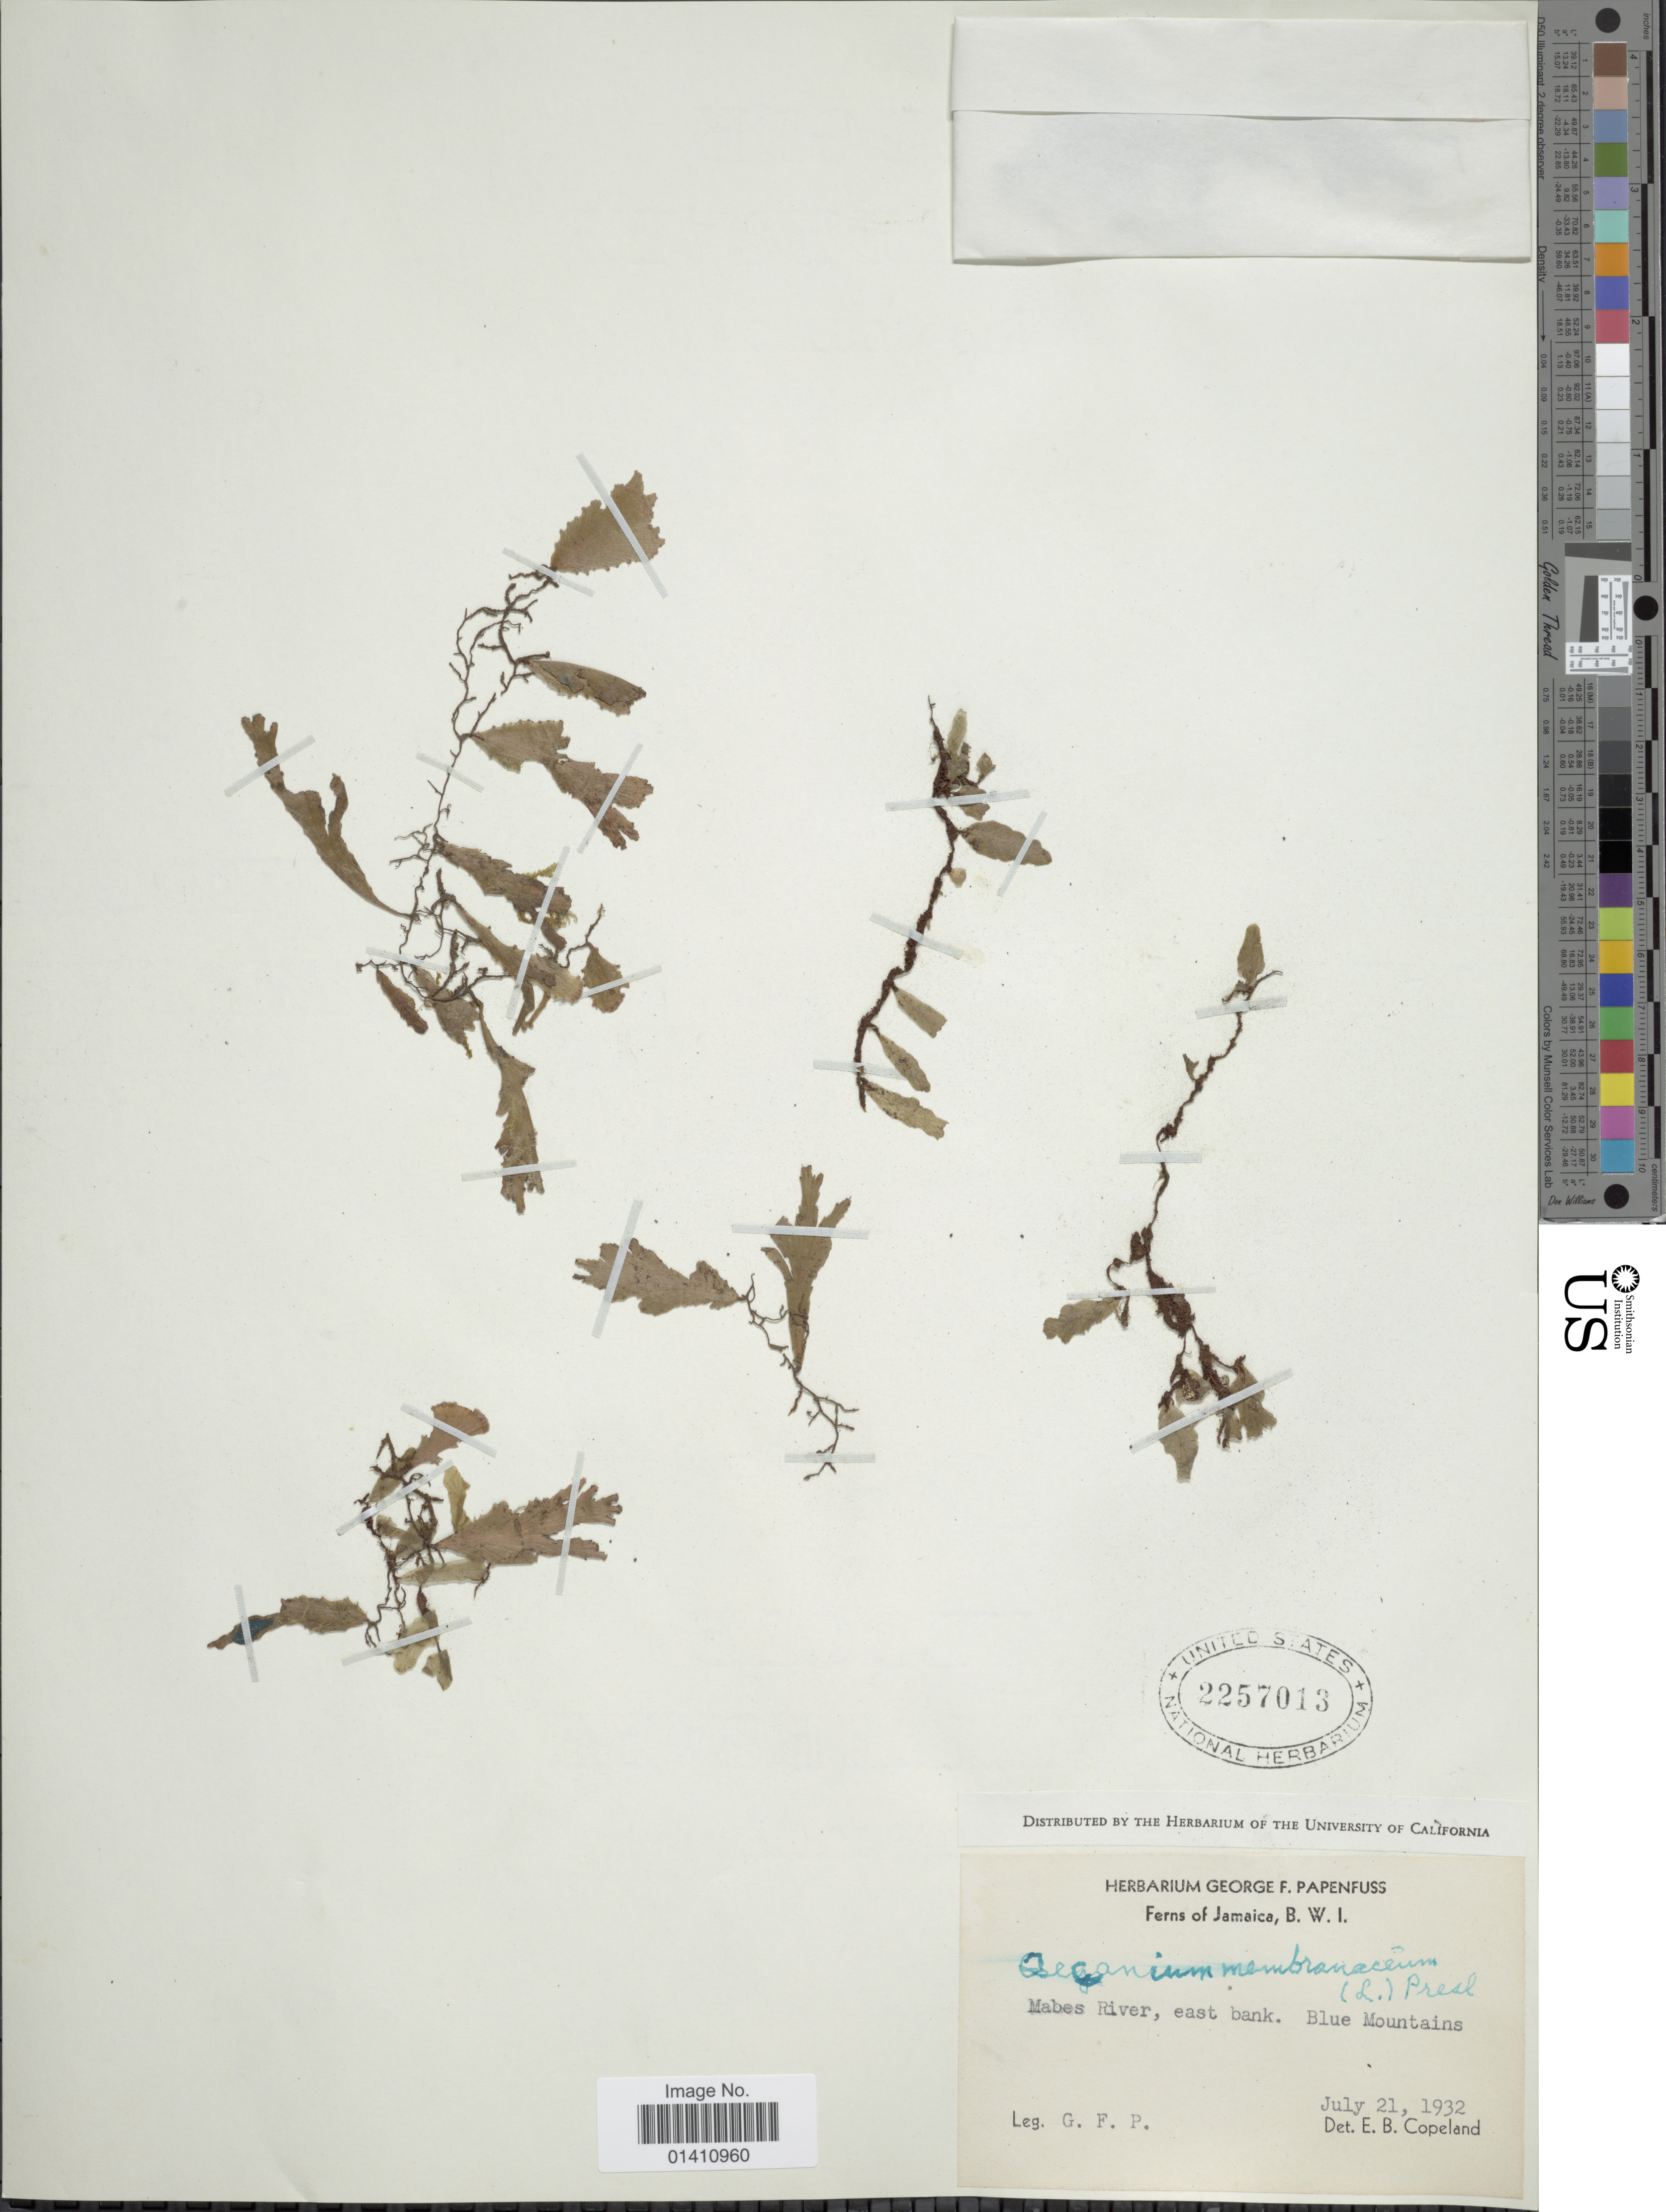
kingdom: Plantae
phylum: Tracheophyta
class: Polypodiopsida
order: Hymenophyllales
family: Hymenophyllaceae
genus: Didymoglossum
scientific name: Didymoglossum membranaceum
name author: (L.) Vareschi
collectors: G. Papenfuss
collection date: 1932-07-21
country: Jamaica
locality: Mabes River, east bank. Blue Mountains. BWI.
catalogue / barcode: US 2257013